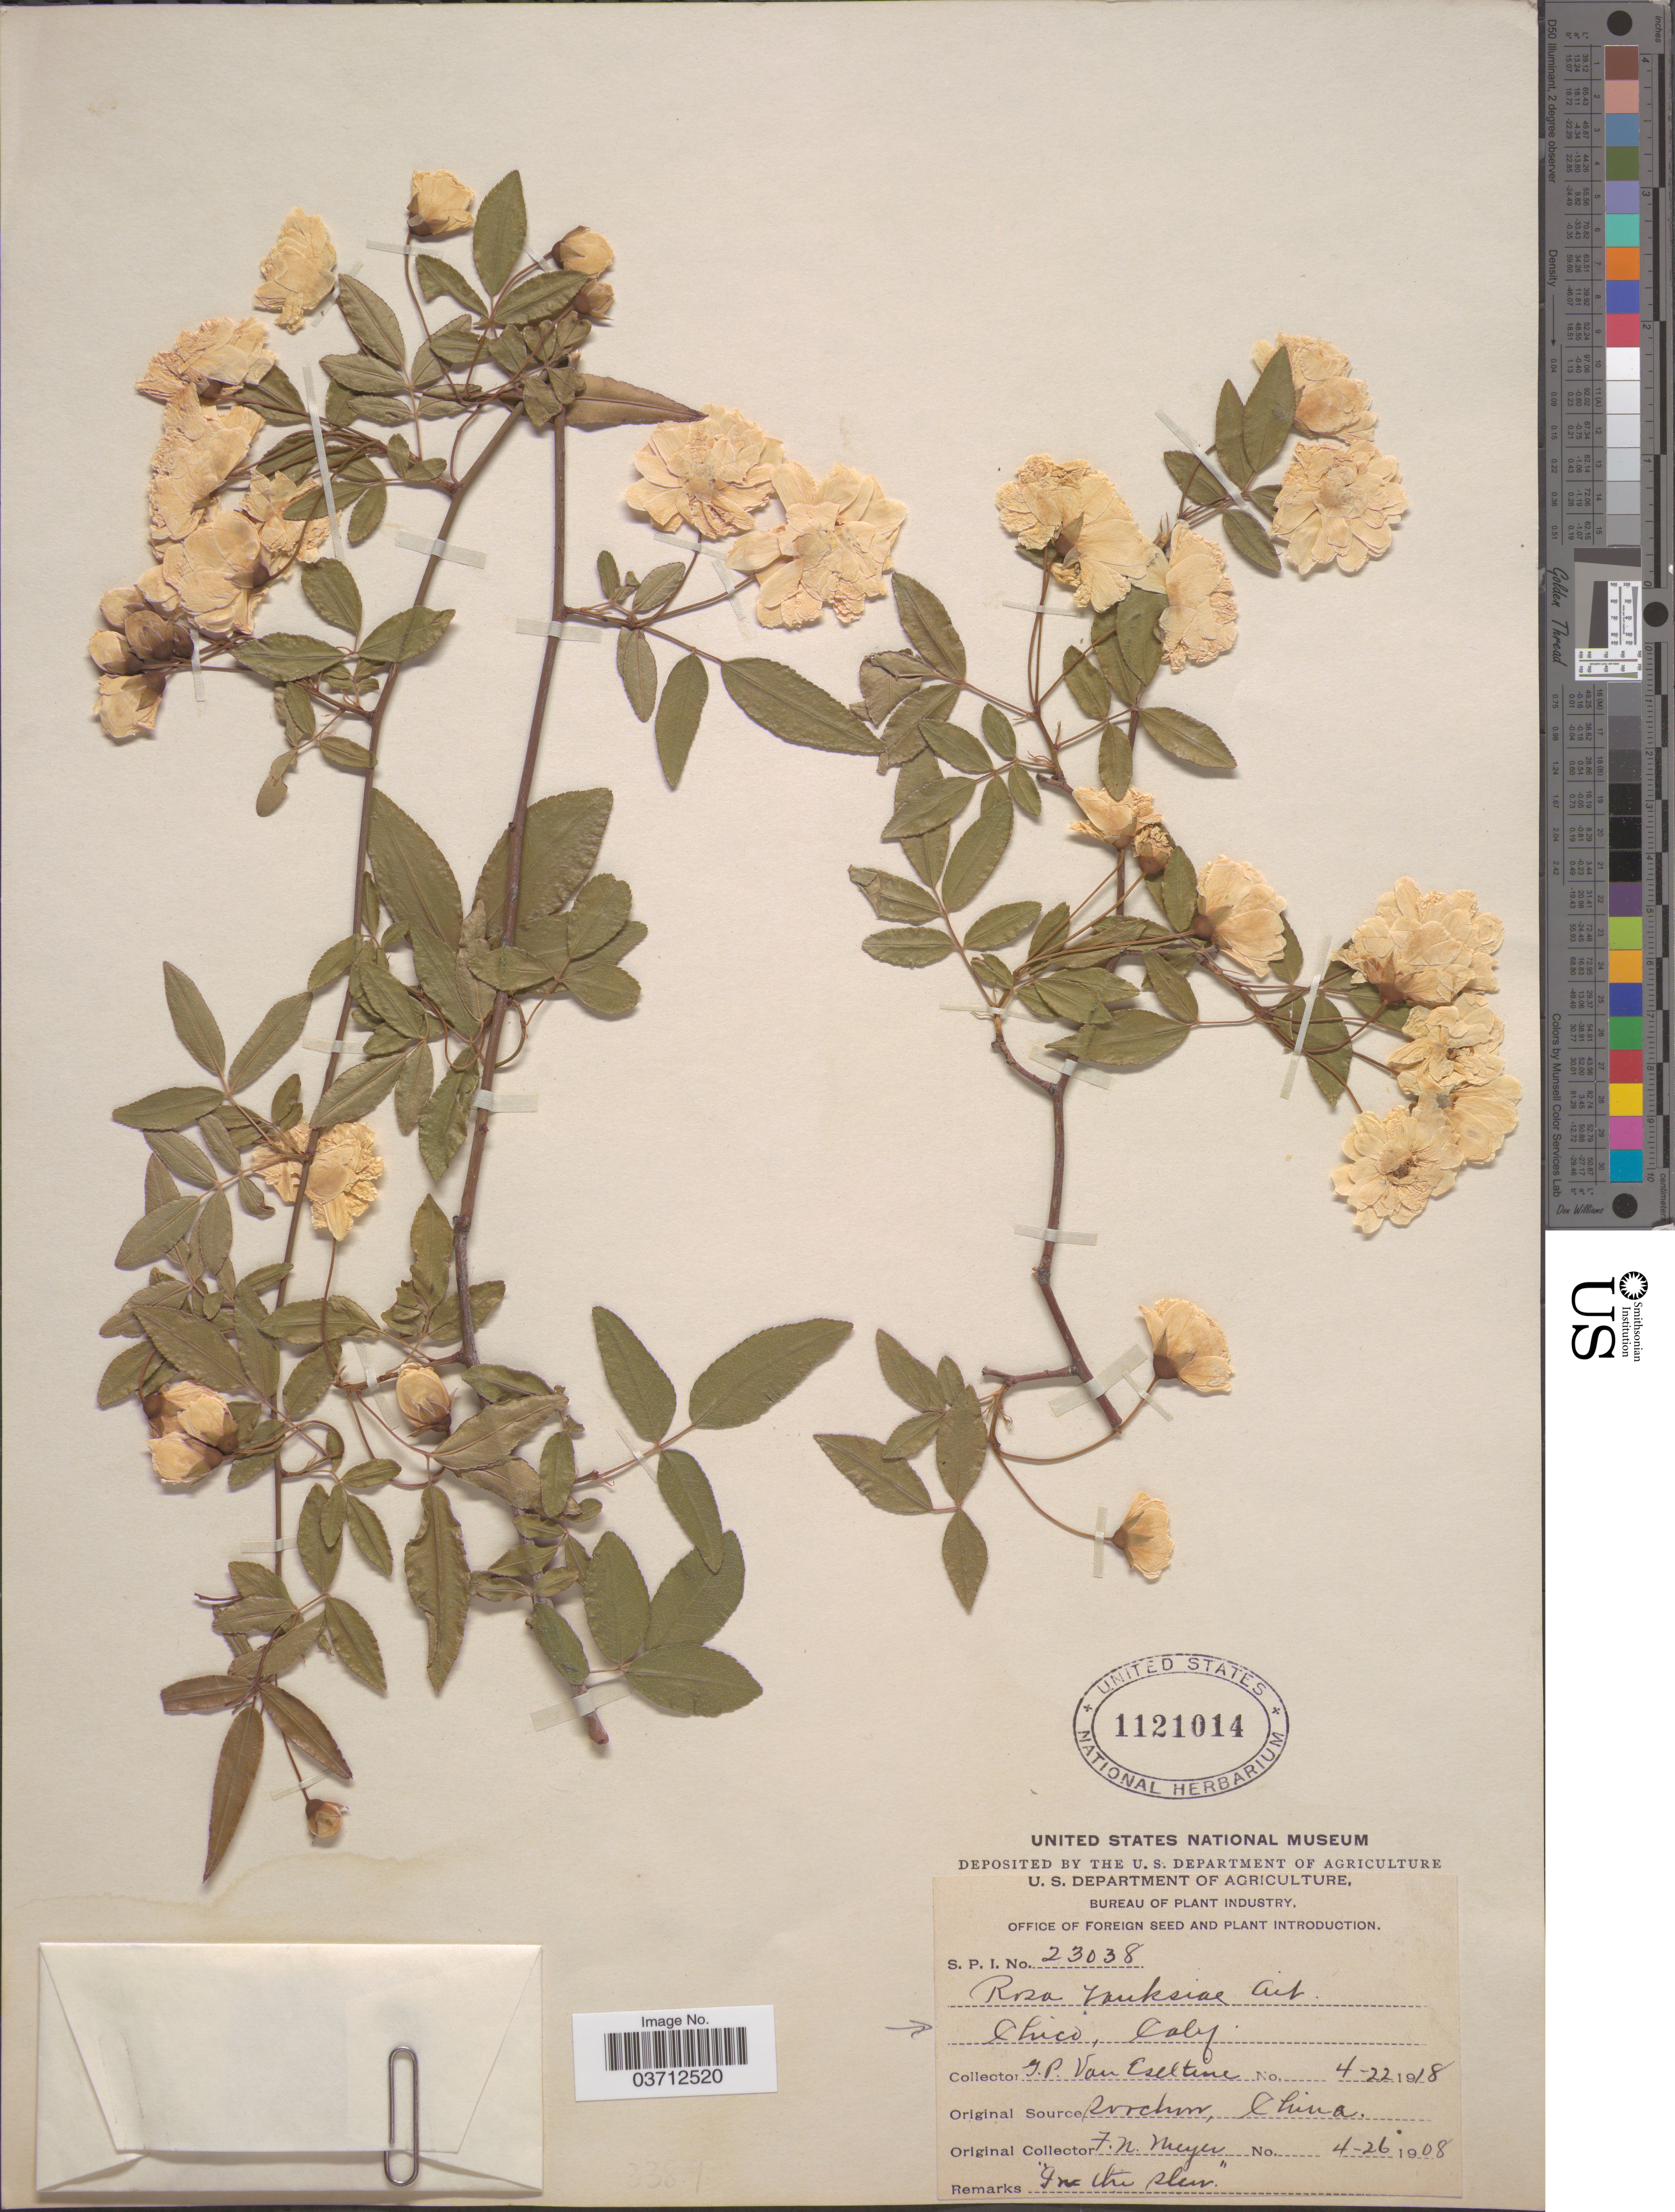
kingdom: Plantae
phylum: Tracheophyta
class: Magnoliopsida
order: Rosales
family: Rosaceae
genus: Rosa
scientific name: Rosa banksiae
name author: W.T. Aiton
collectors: G. P. Van Eseltine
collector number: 23038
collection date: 1918-04-22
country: United States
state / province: California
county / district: Butte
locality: Chico.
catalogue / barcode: US 1121014